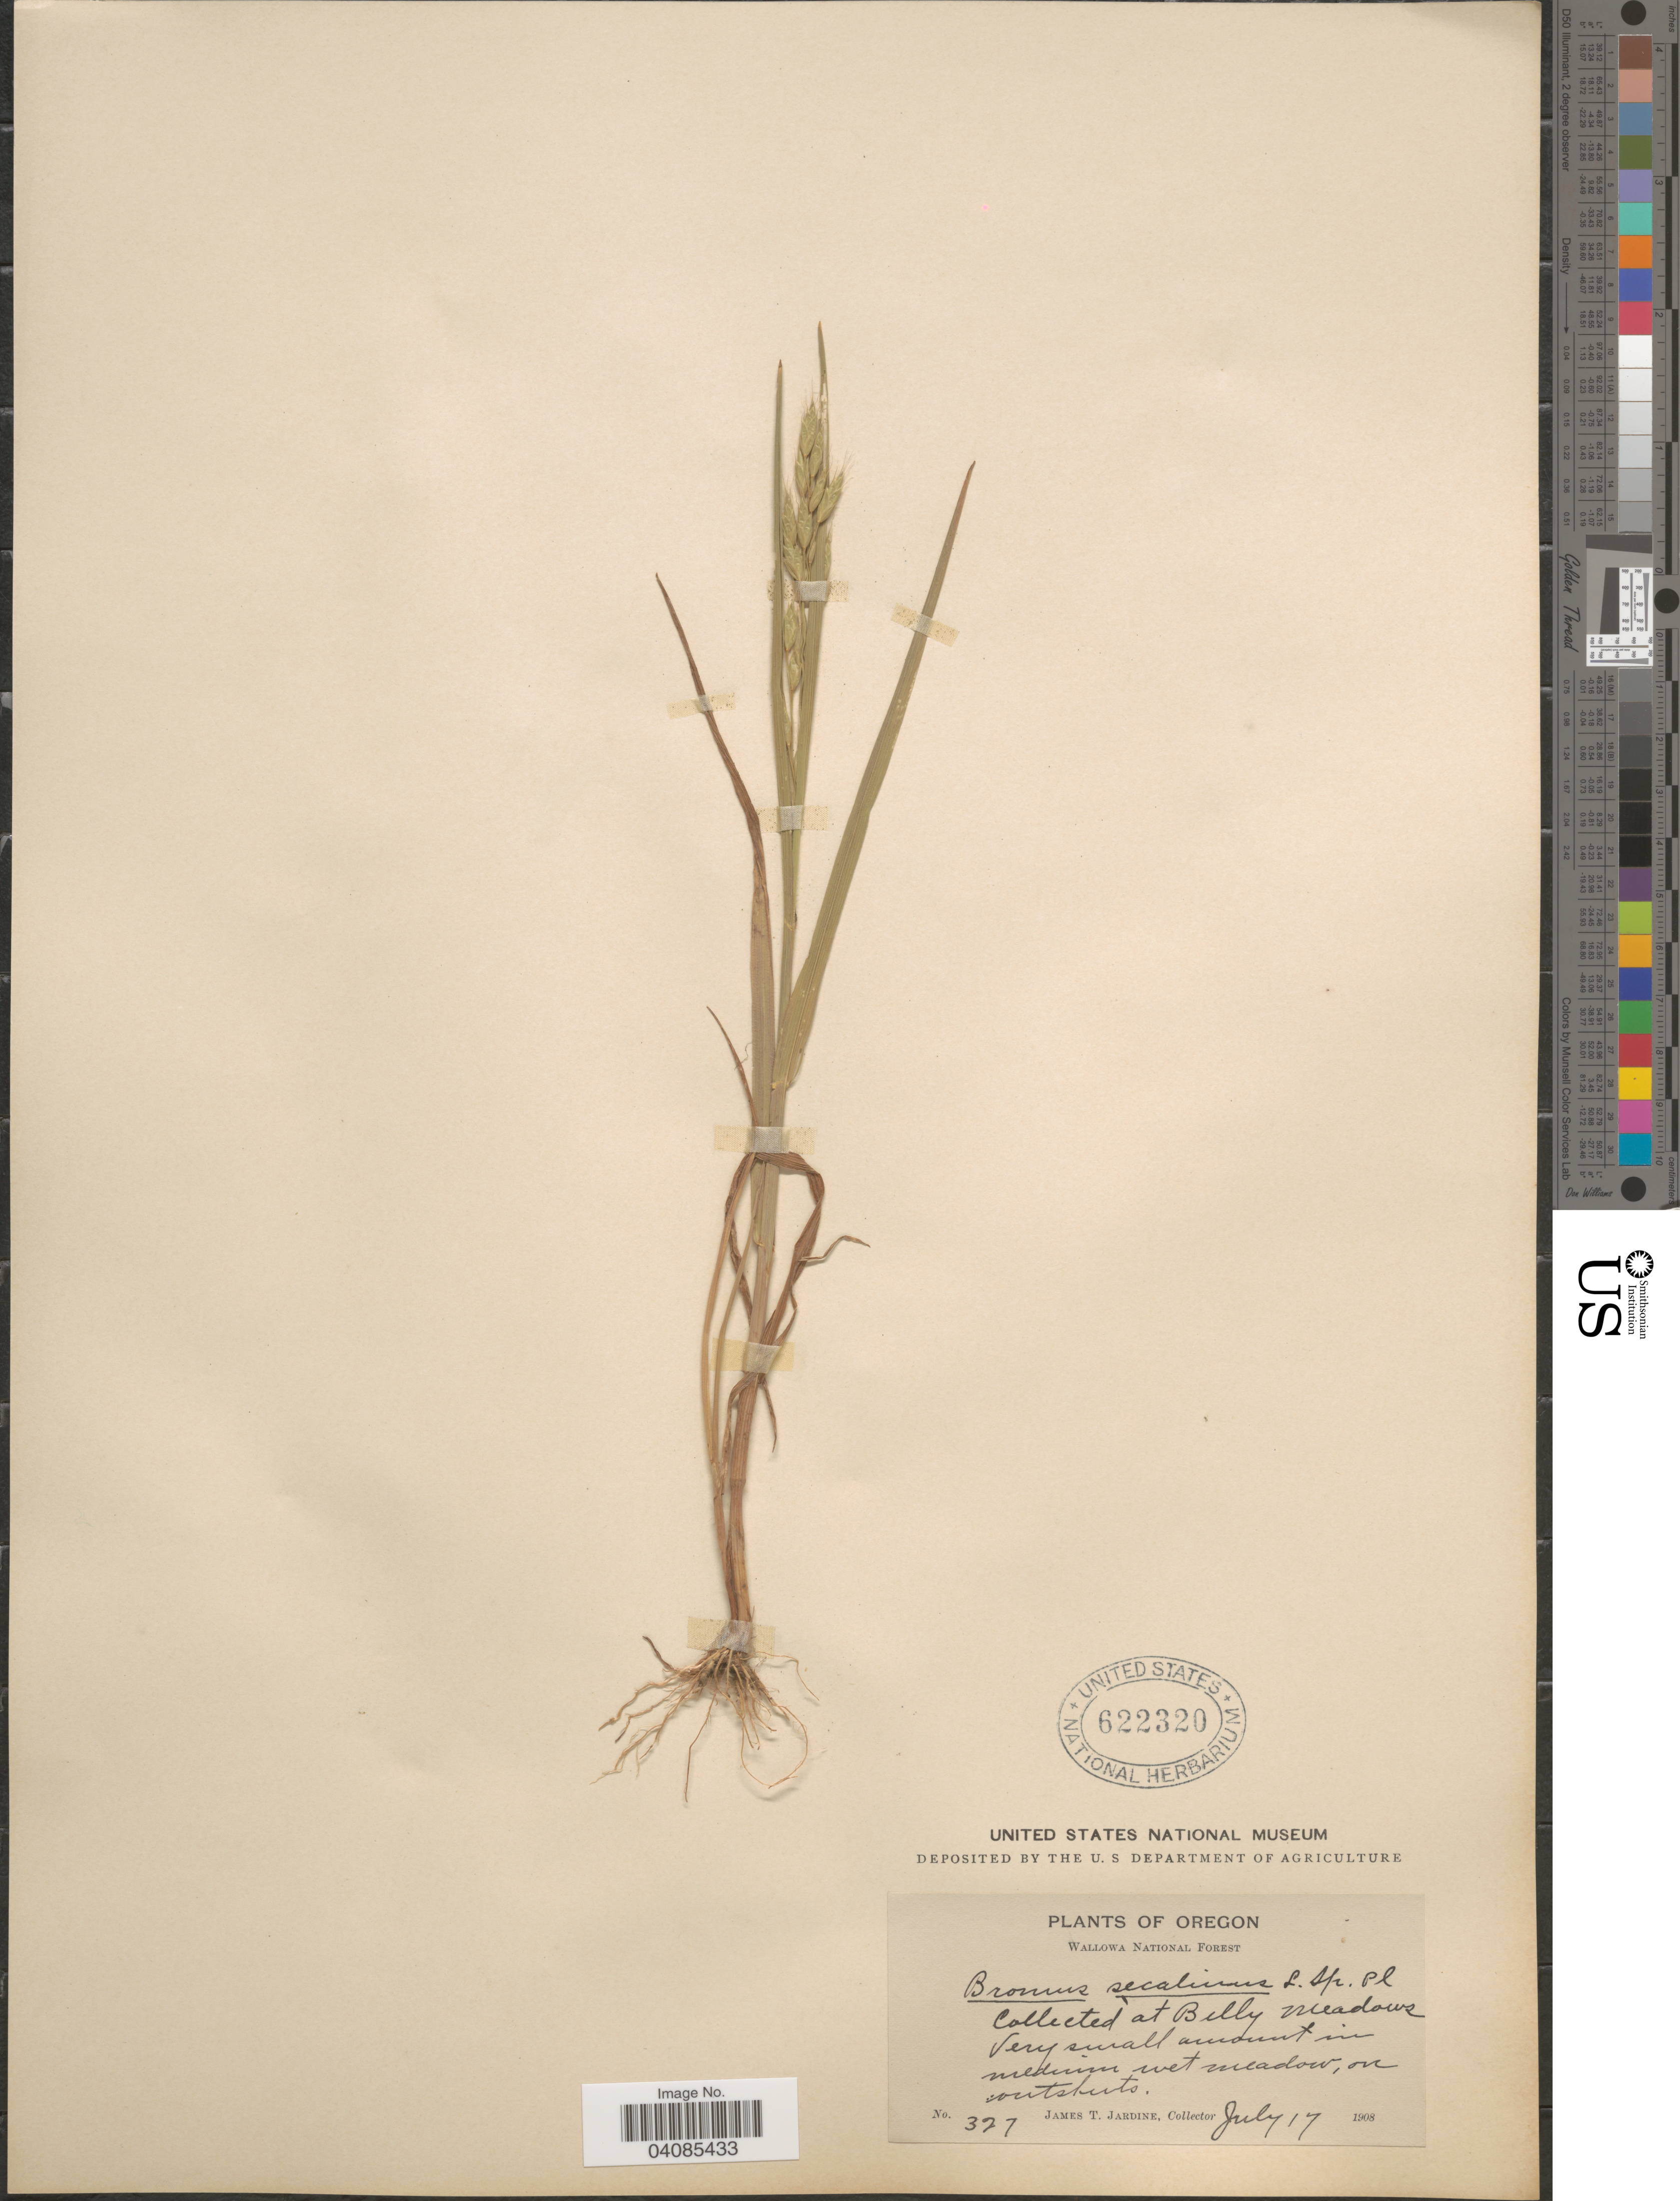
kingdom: Plantae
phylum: Tracheophyta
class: Liliopsida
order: Poales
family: Poaceae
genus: Bromus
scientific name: Bromus secalinus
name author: L.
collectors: J. T. Jardine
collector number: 327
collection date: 1908-07-17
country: United States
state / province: Oregon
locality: Wallowa National Forest. At Belly Meadows.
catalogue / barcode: US 622320